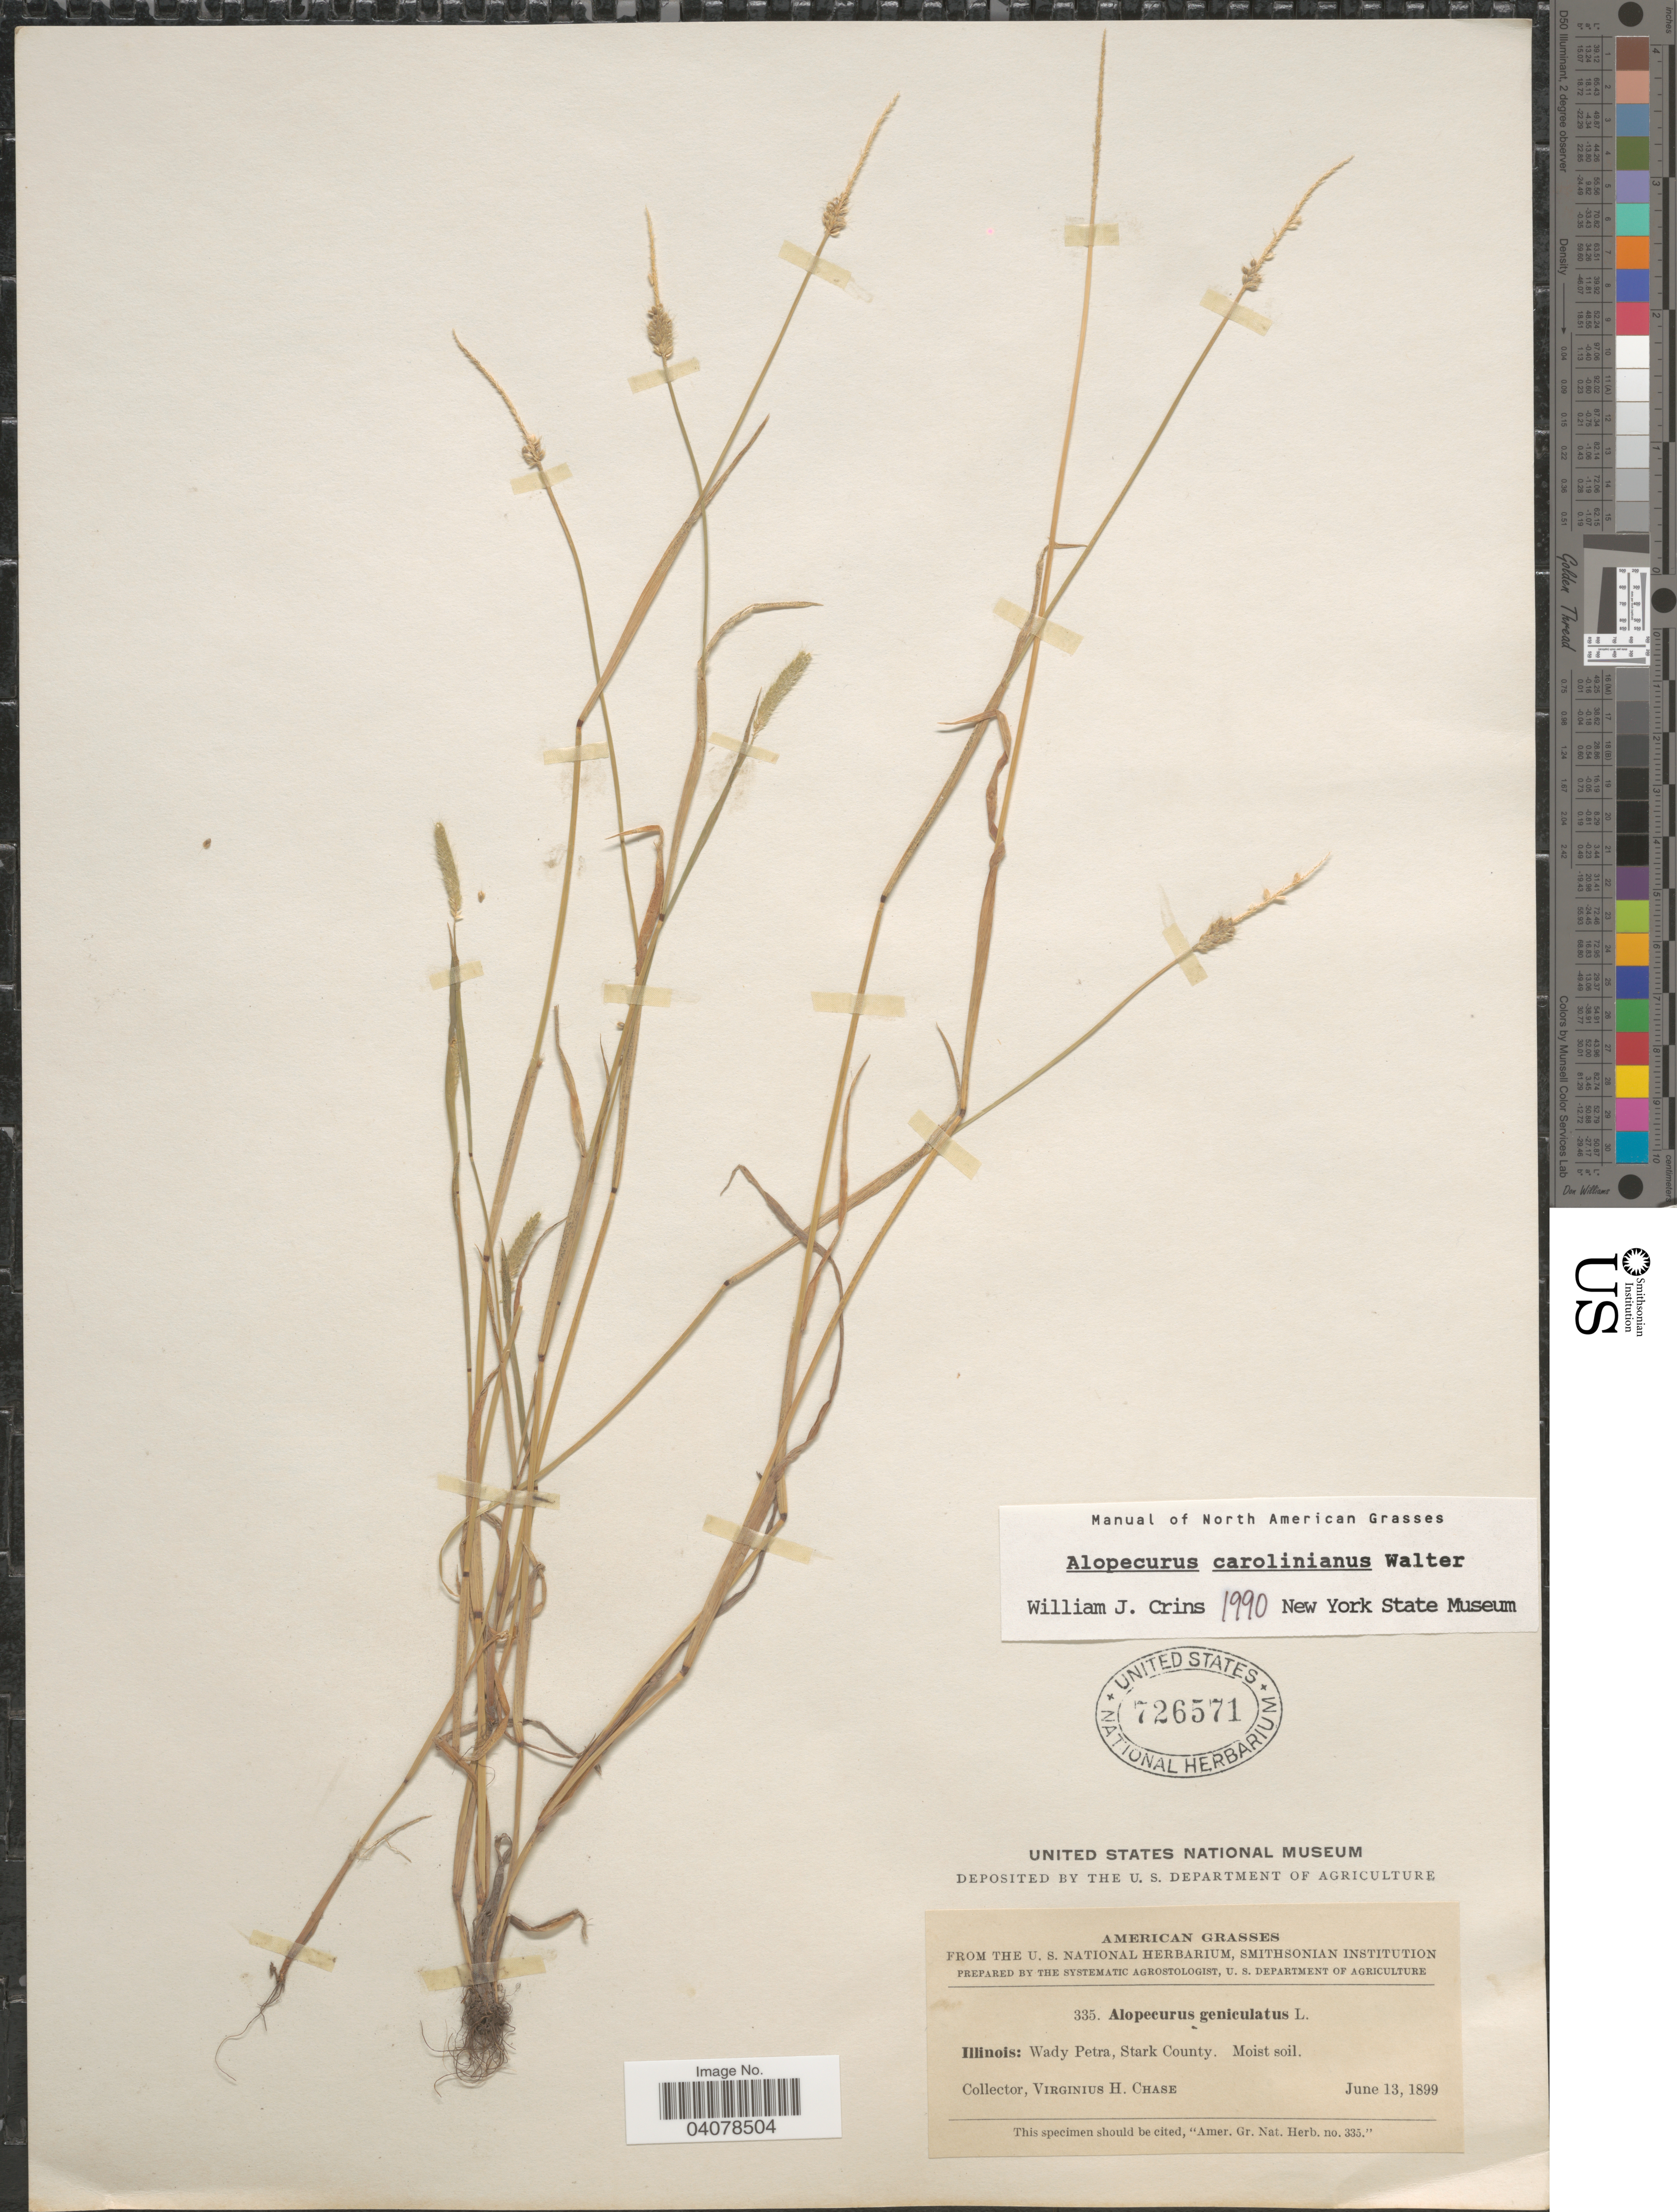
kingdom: Plantae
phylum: Tracheophyta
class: Liliopsida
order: Poales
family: Poaceae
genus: Alopecurus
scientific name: Alopecurus aequalis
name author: Sobol.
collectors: V. H. Chase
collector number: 335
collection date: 1899-06-13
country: United States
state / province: Illinois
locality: Wady Petra, Stark County.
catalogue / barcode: US 726571